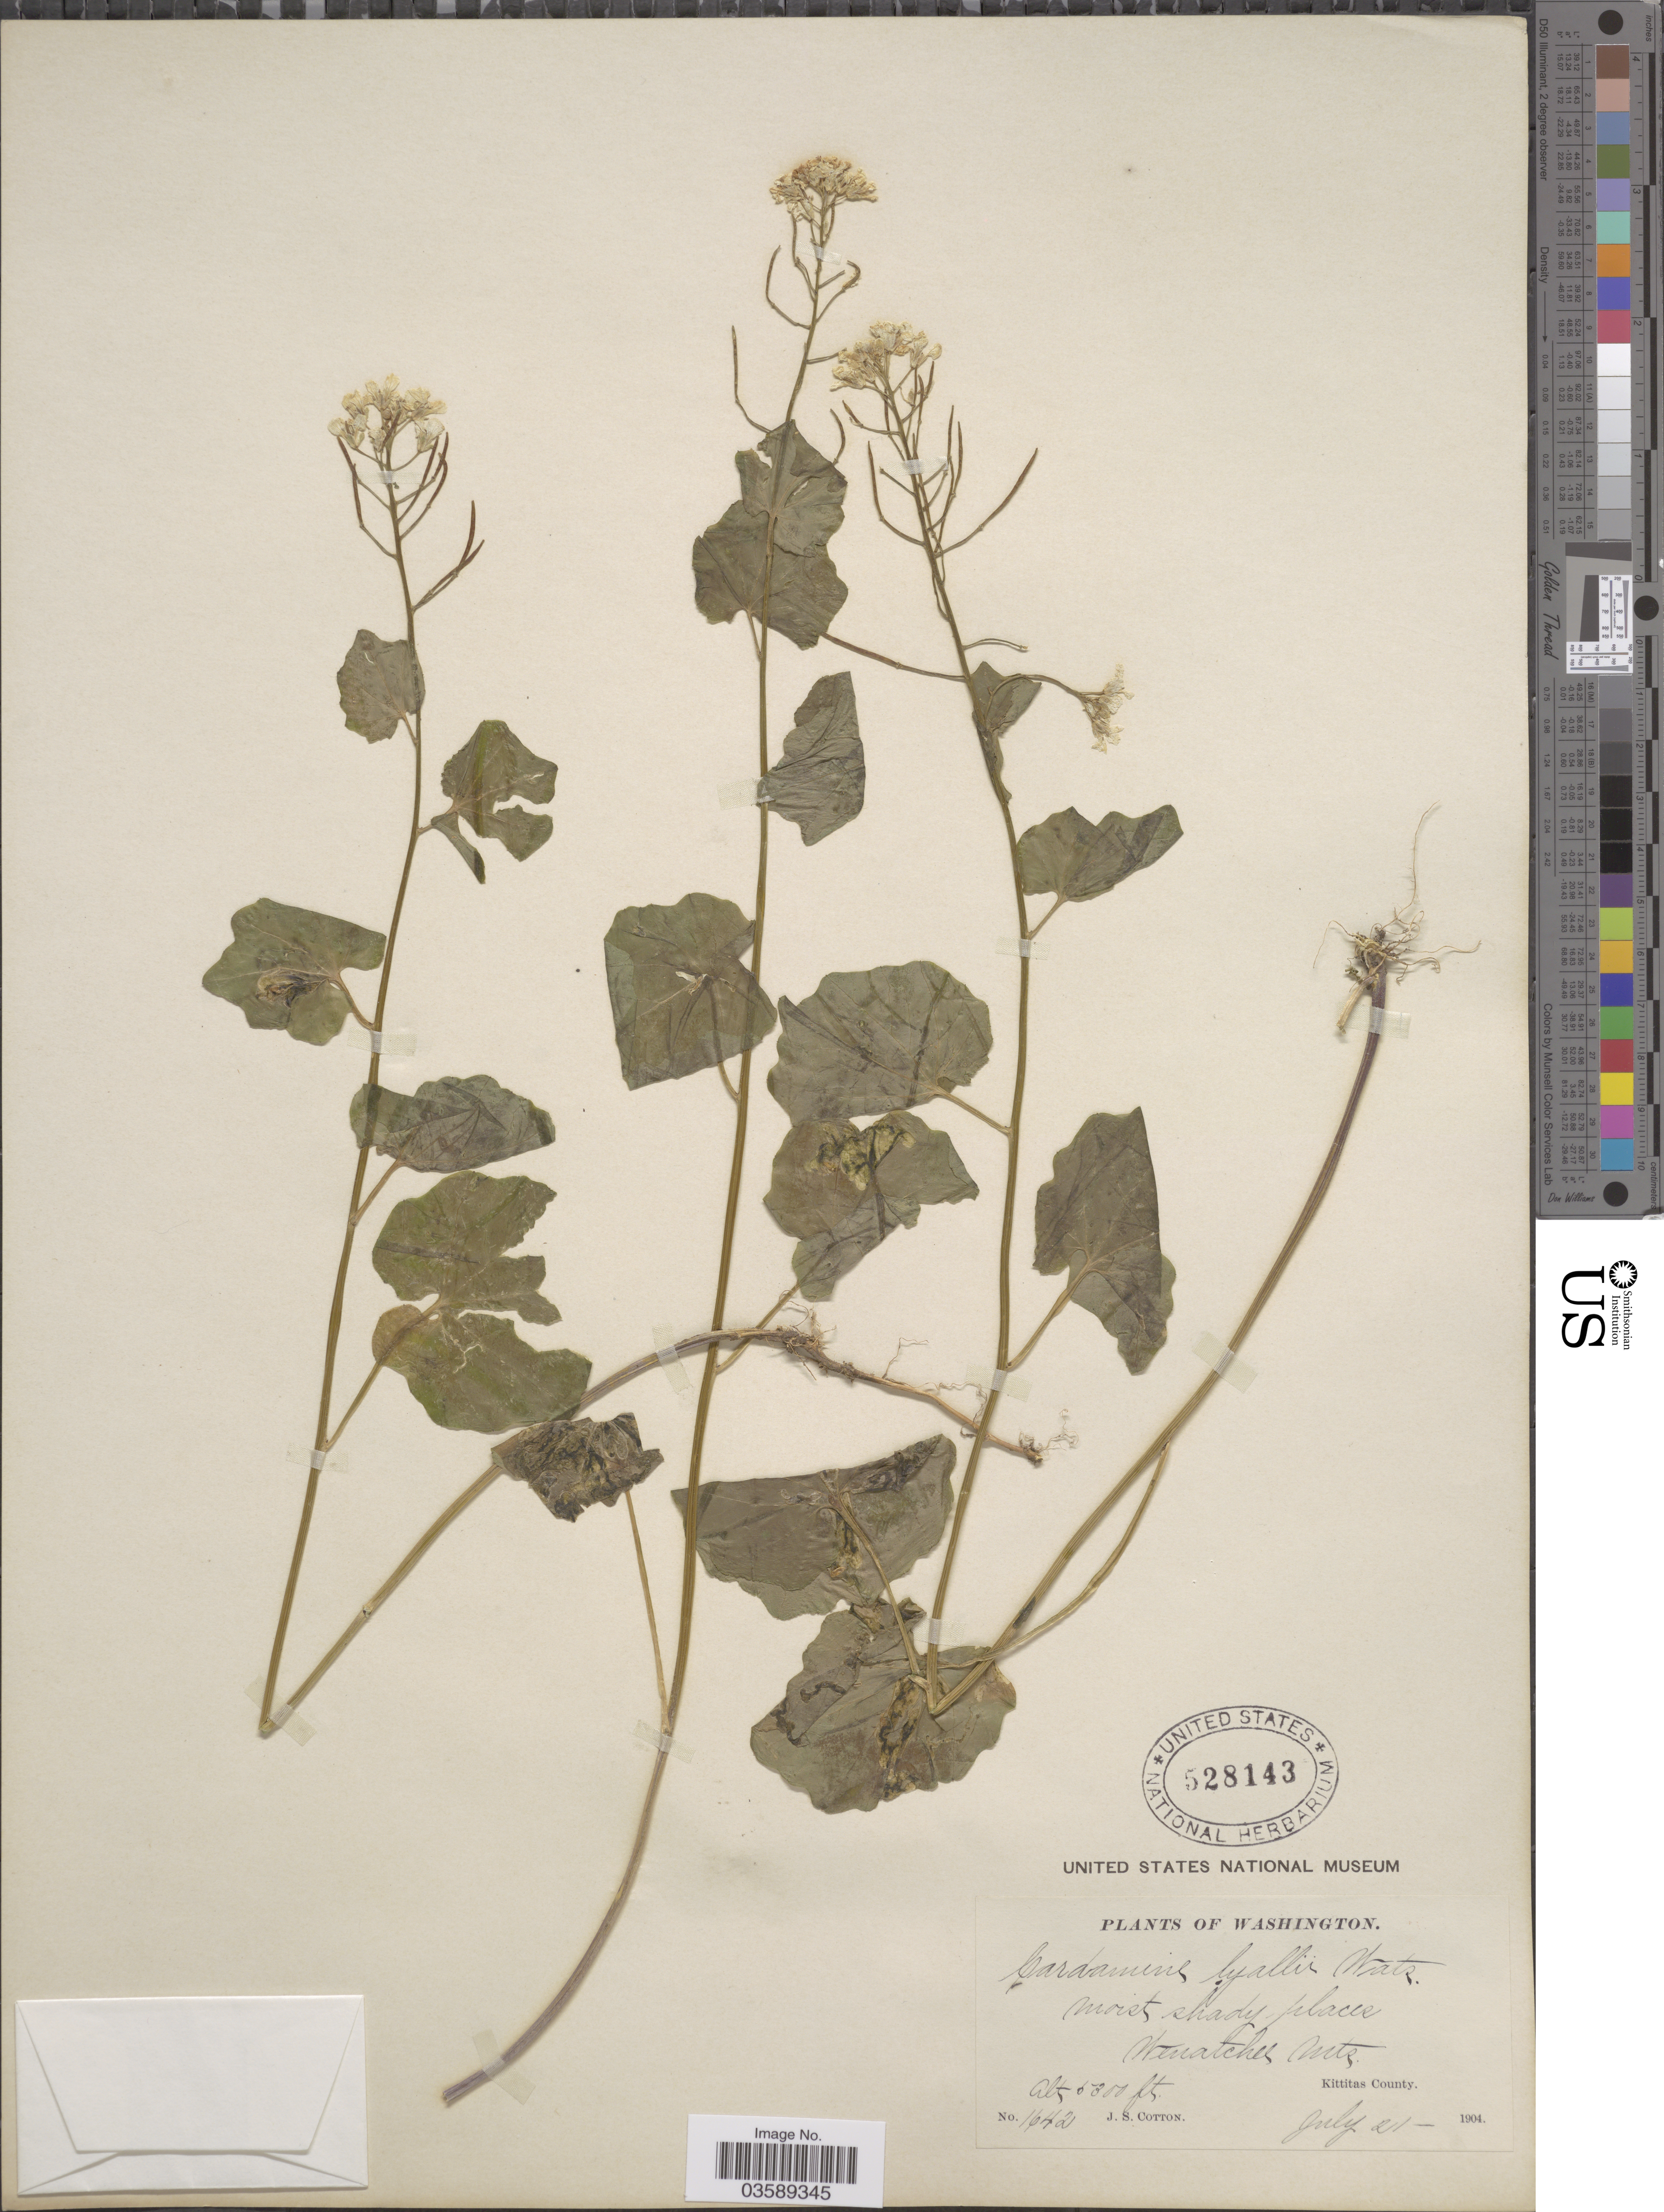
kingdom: Plantae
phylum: Tracheophyta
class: Magnoliopsida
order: Brassicales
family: Brassicaceae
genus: Cardamine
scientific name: Cardamine lyallii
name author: S. Watson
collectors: J. S. Cotton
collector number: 1642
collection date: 1904-07-21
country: United States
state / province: Washington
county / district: Kittitas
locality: Wenatchee Mts. Kittitas County.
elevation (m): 1615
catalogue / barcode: US 528143